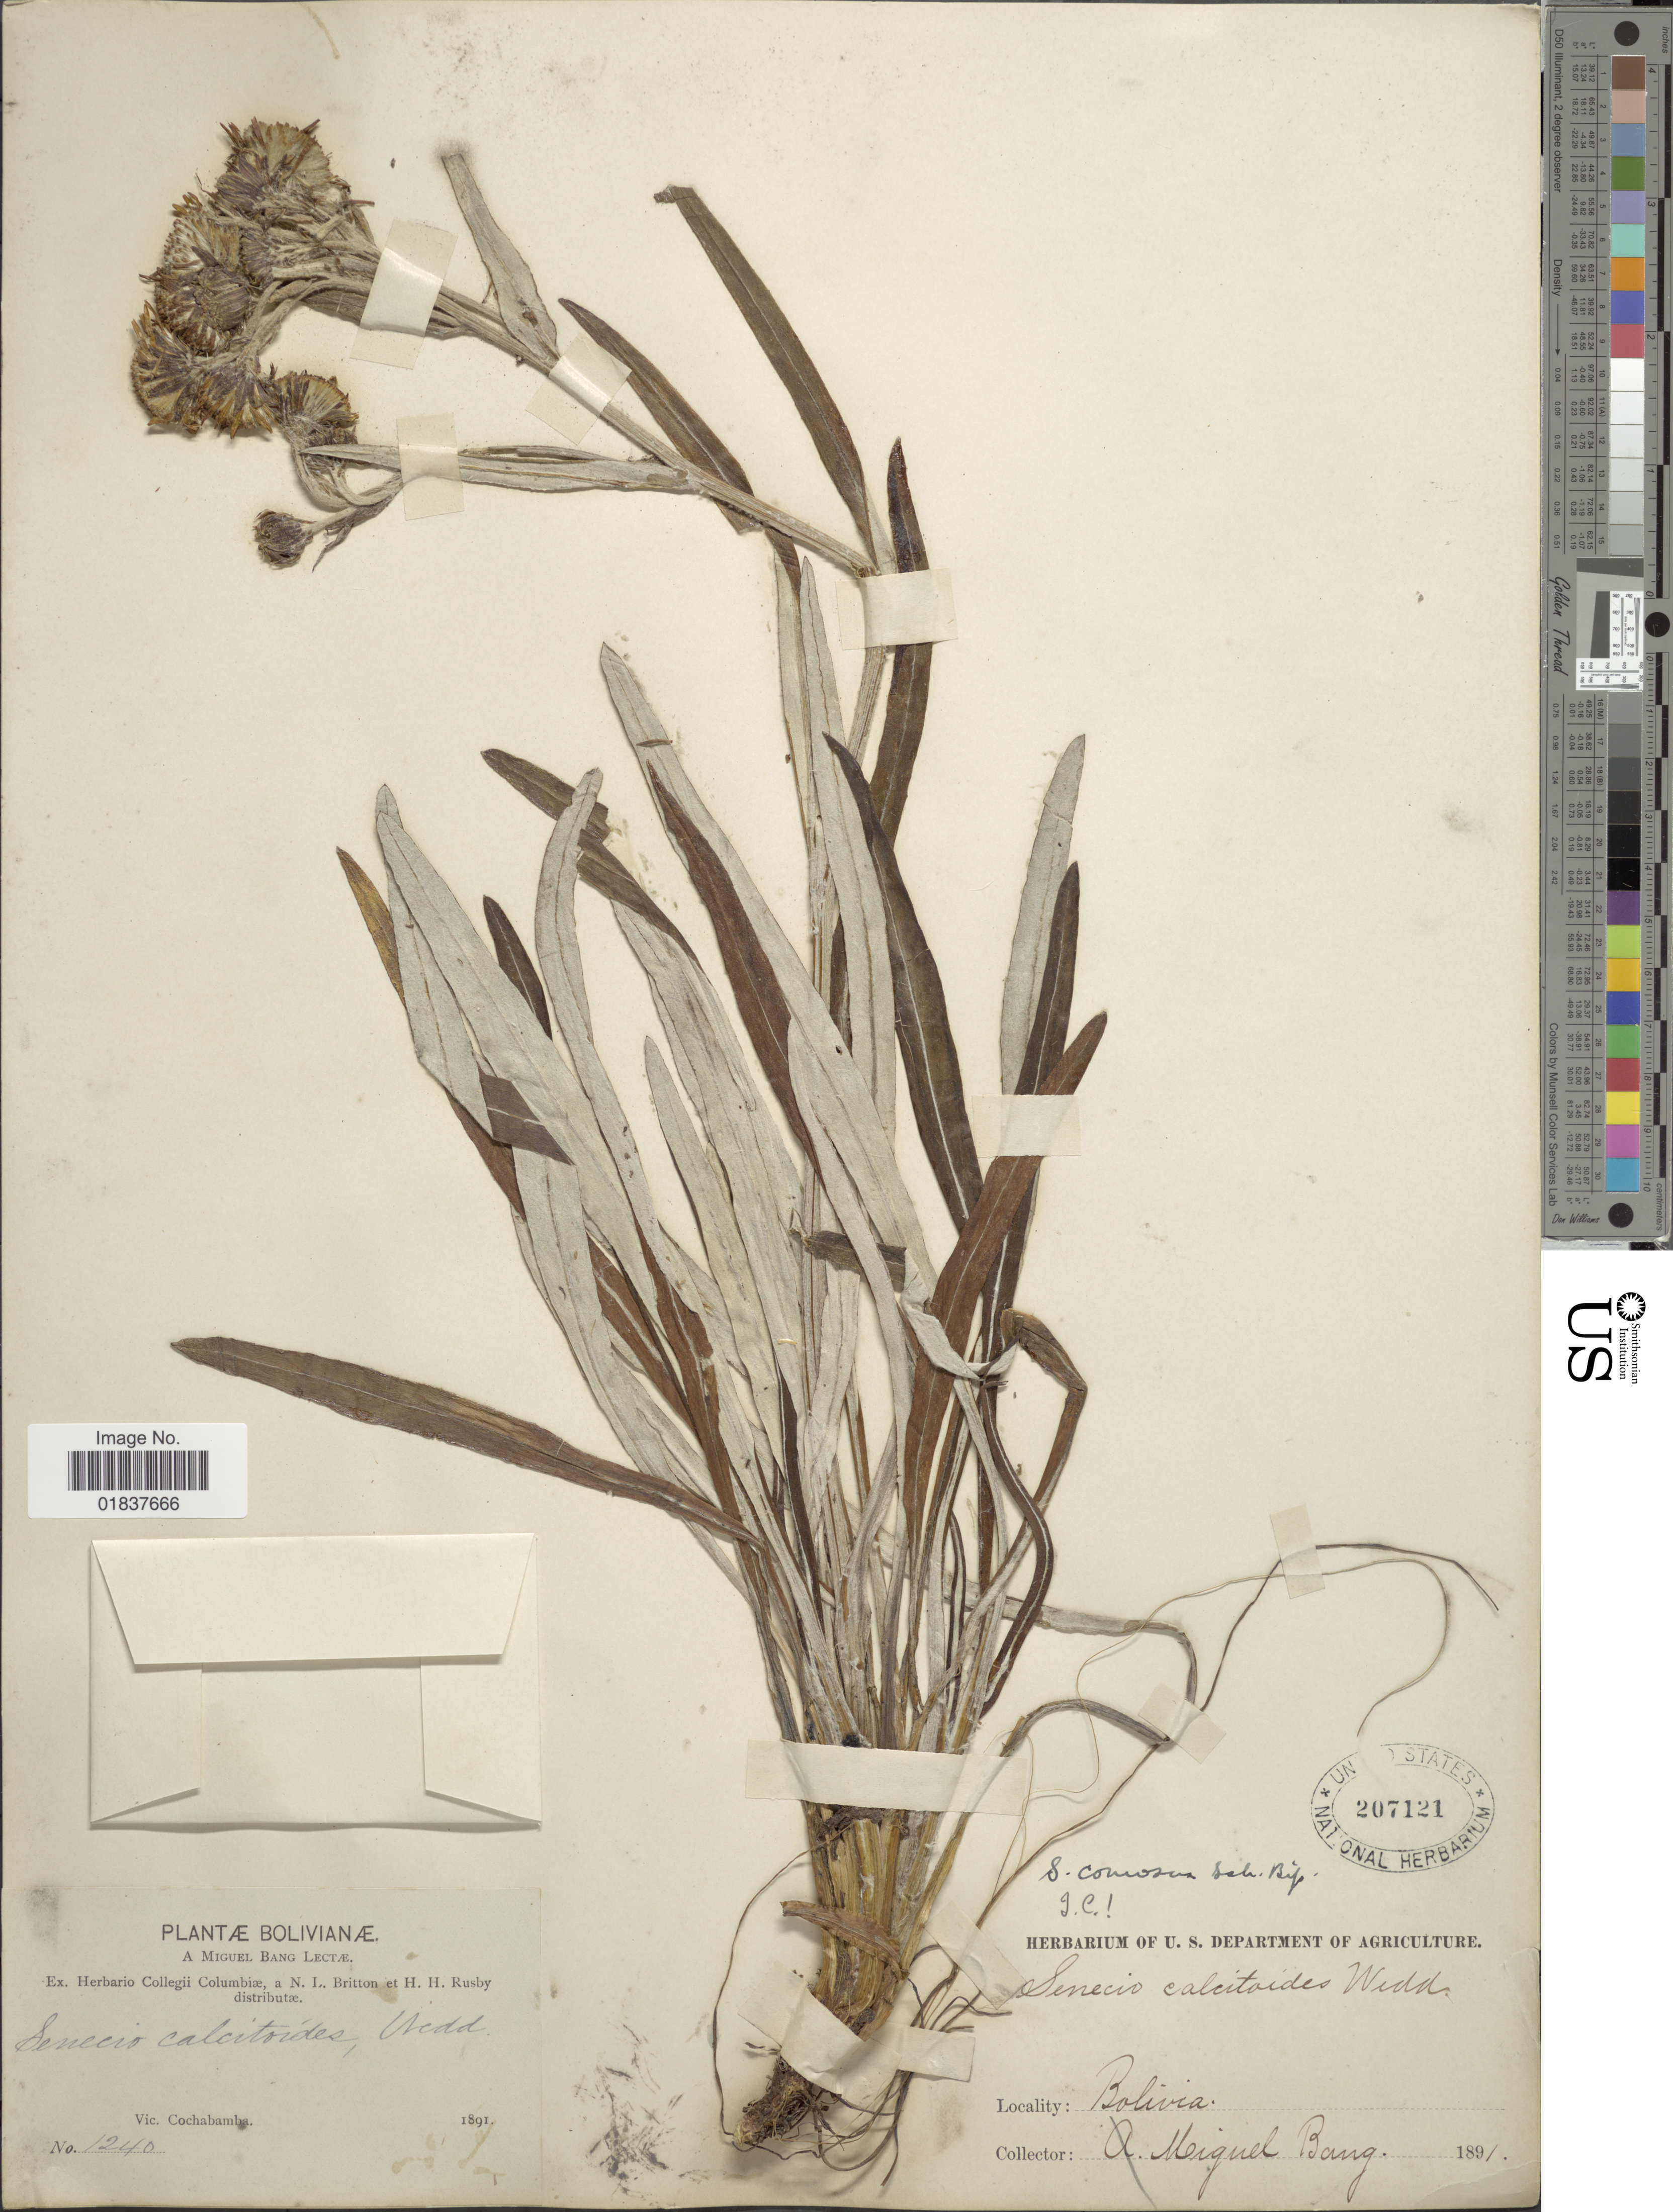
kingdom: Plantae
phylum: Tracheophyta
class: Magnoliopsida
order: Asterales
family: Asteraceae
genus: Senecio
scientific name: Senecio comosus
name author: Sch. Bip.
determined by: Salomon, Luciana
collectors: M. Bang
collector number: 1240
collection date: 1891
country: Bolivia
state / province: Cochabamba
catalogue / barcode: US 207121